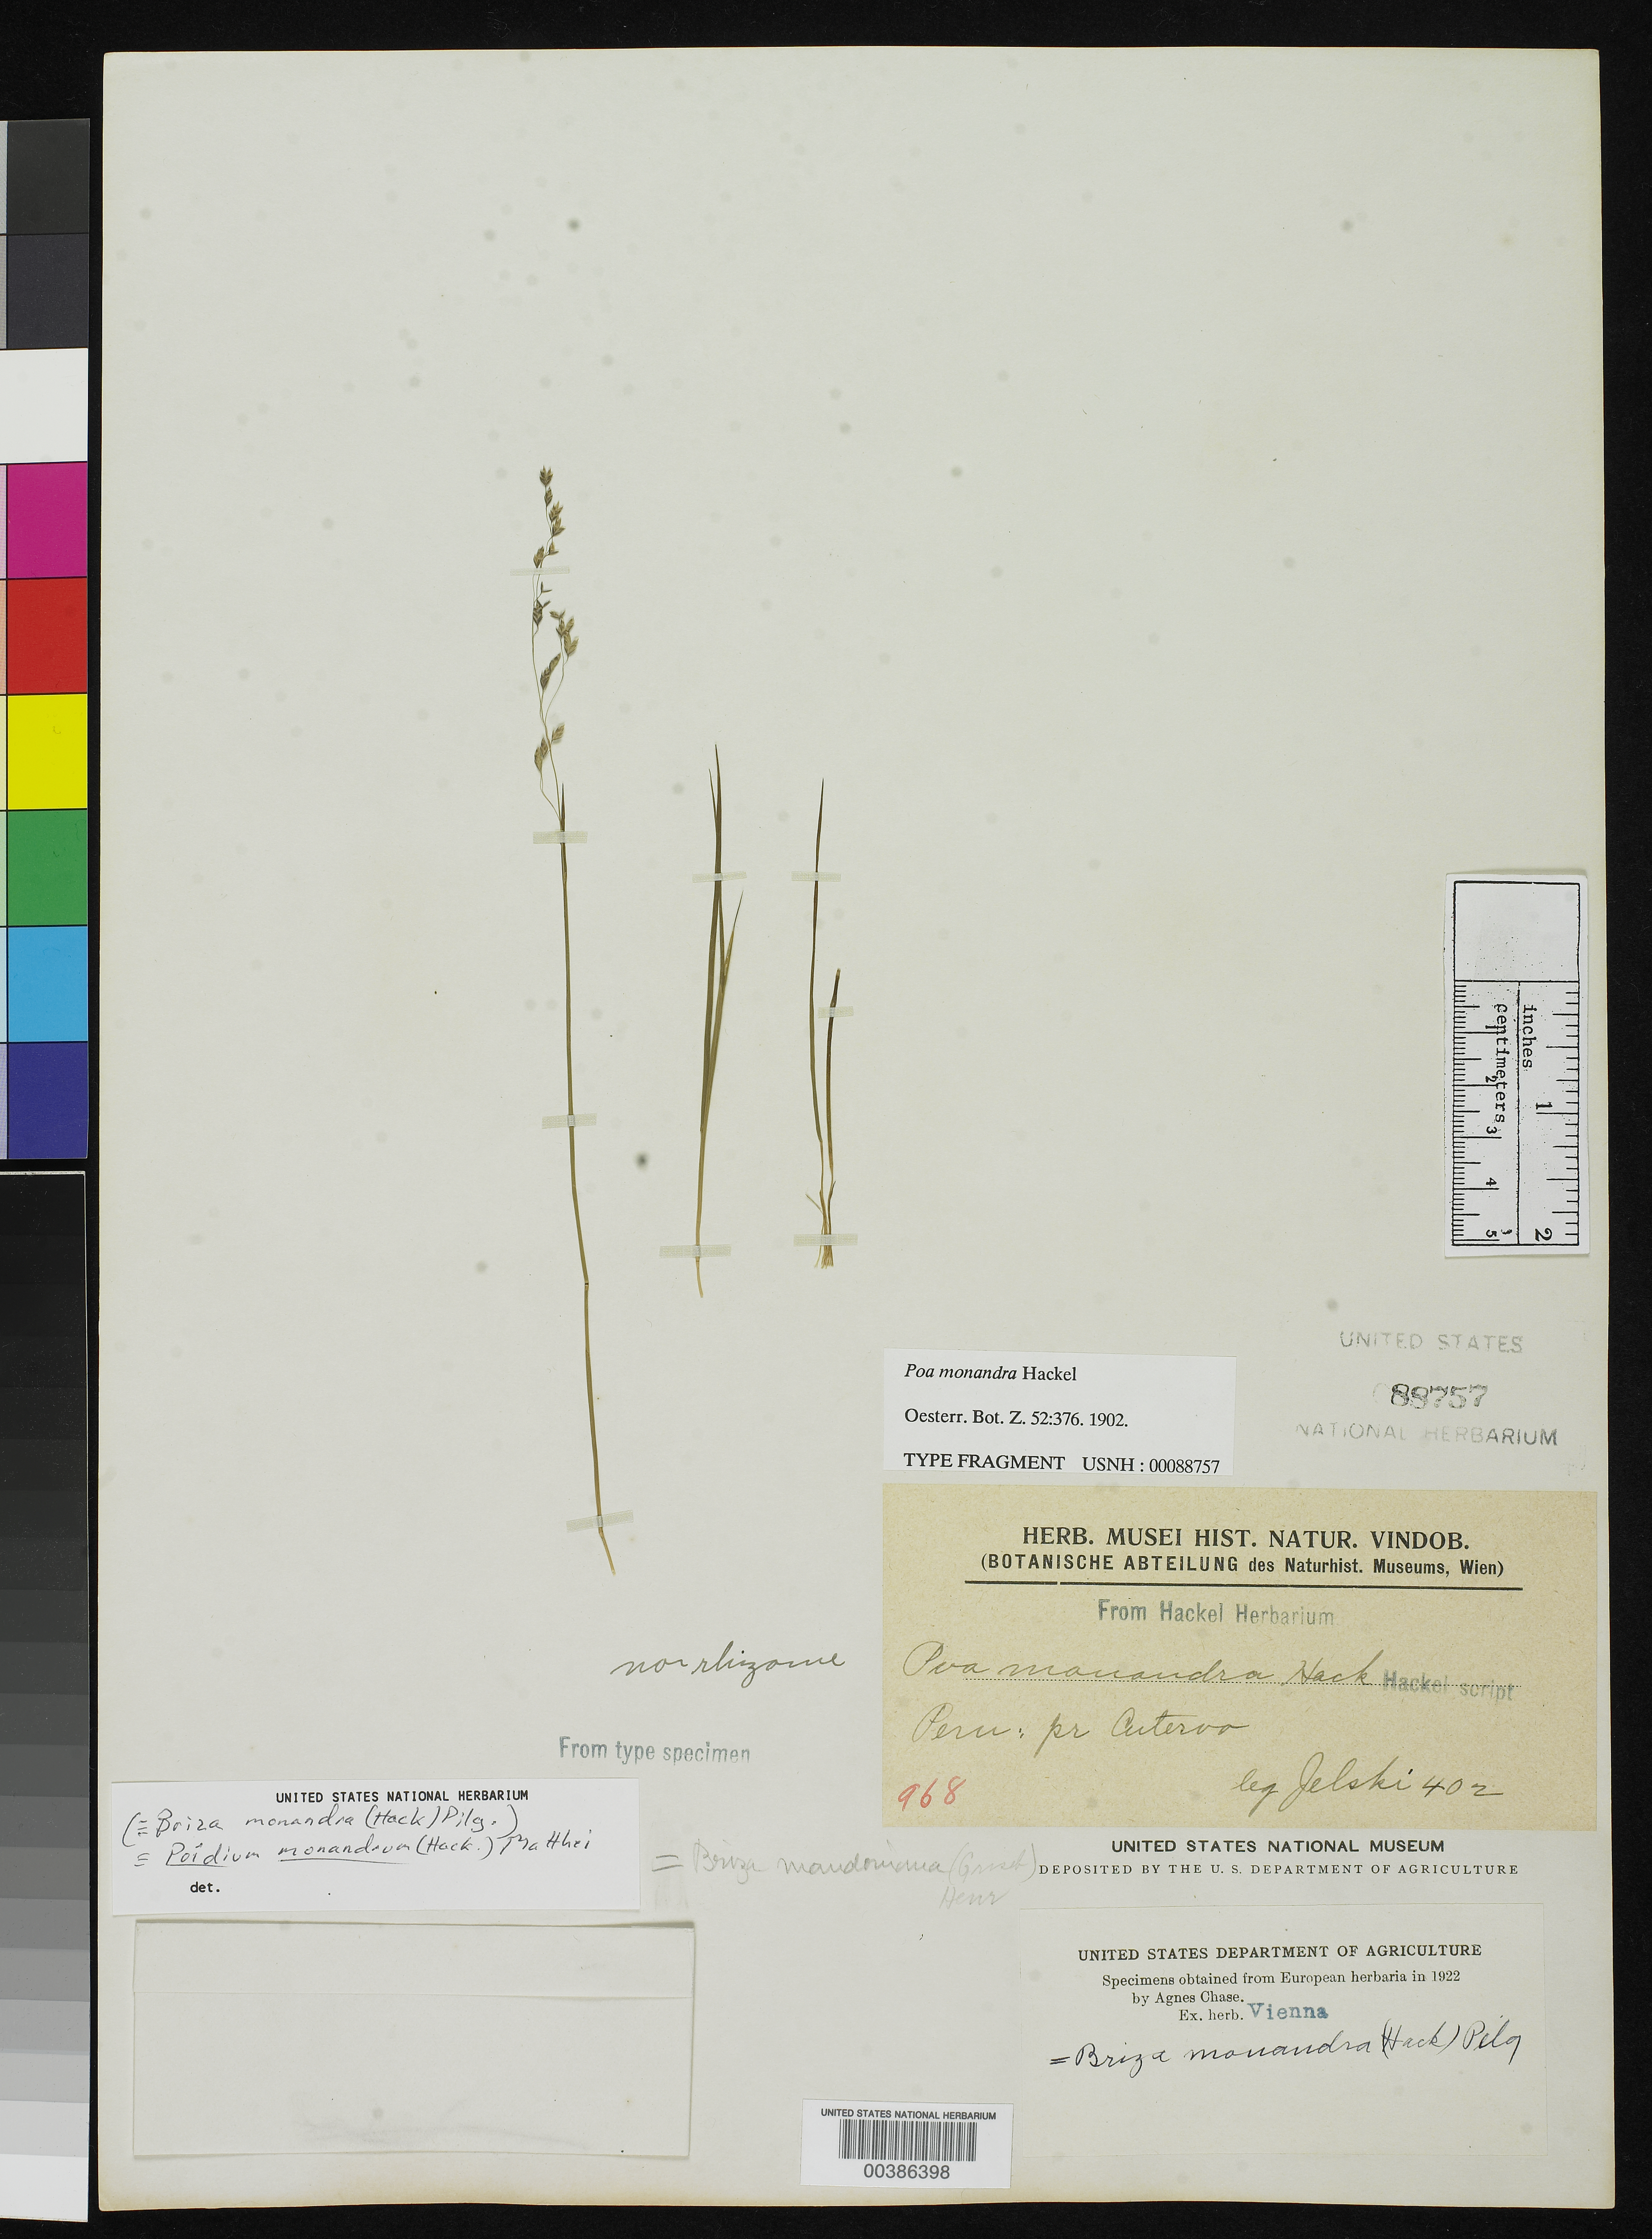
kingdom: Plantae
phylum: Tracheophyta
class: Liliopsida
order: Poales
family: Poaceae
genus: Poa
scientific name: Poa monandra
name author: Hack.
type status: Type Fragment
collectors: C. von Jelski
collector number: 402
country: Peru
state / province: Cajamarca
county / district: Cutervo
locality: Pr. Cutervo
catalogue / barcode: US 88757